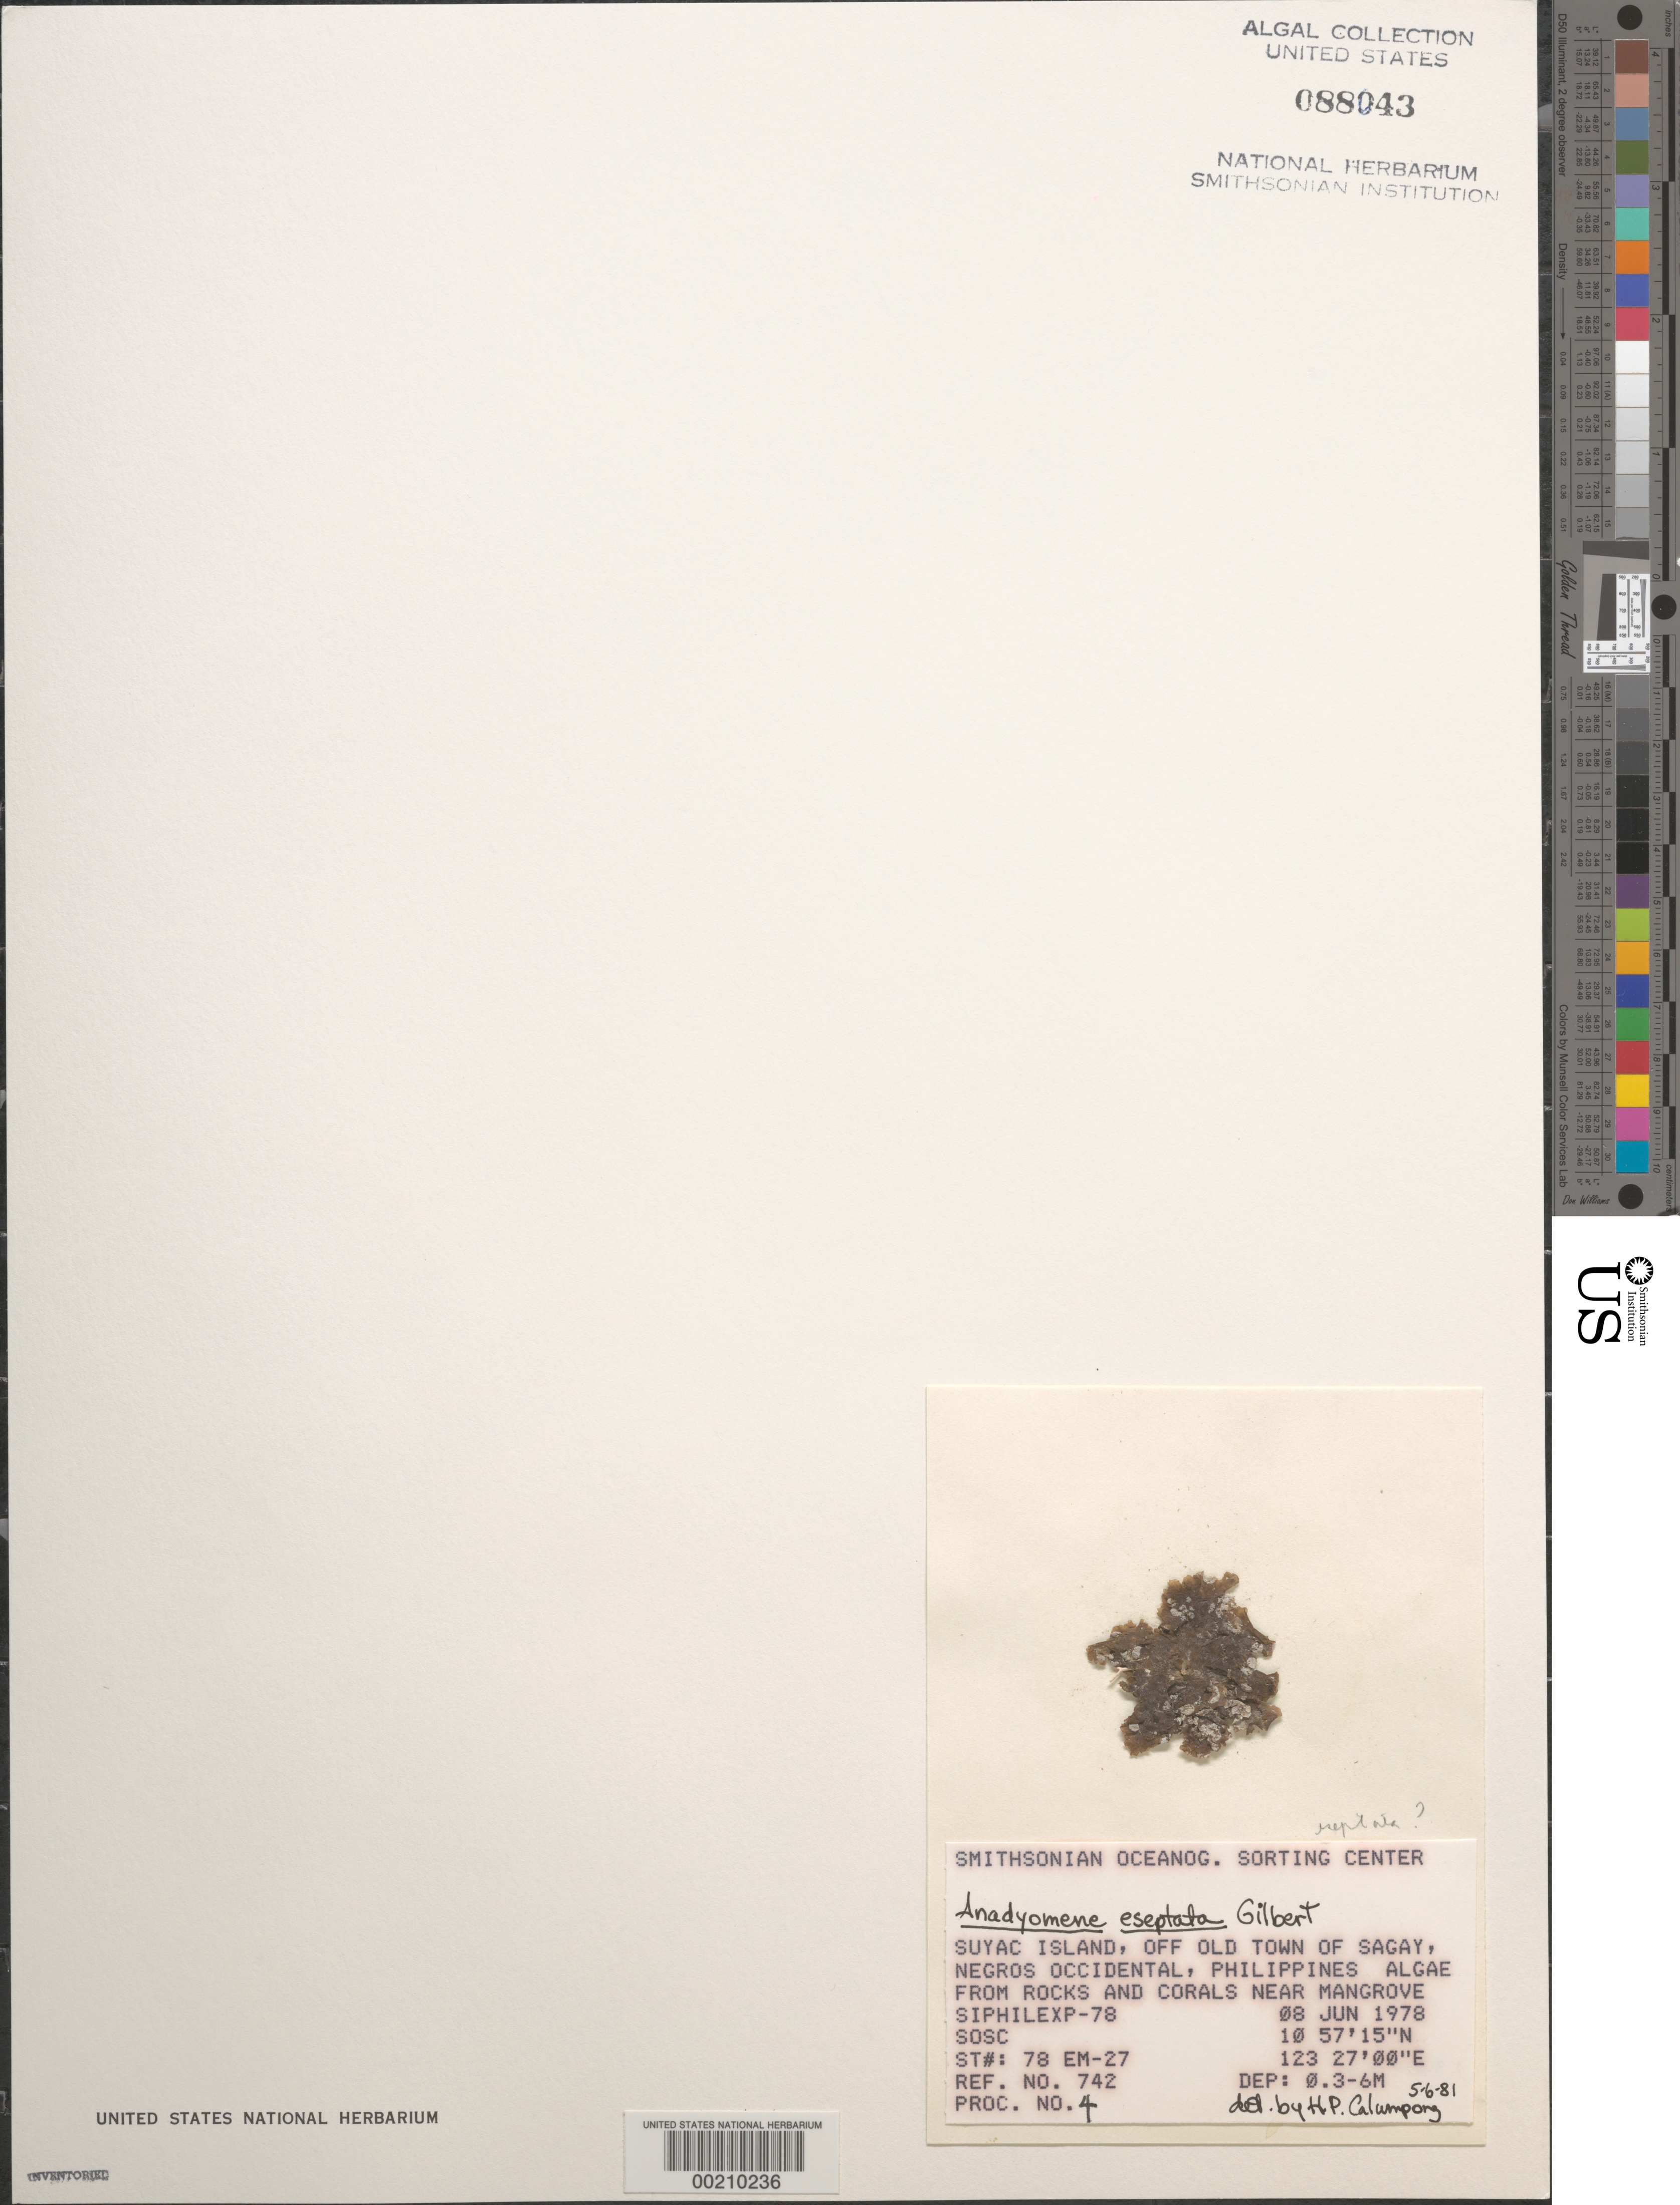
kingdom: Plantae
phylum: Chlorophyta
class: Ulvophyceae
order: Cladophorales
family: Anadyomenaceae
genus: Anadyomene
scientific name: Anadyomene eseptata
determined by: Calumpong, H. P.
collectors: SOSC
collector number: Station 78 Em-27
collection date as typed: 08 Jun 1978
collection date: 1978-06-08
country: Philippines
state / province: Western Visayas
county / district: Negros Occidental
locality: Suyac island, off sagay, negros occidental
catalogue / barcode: US 88043